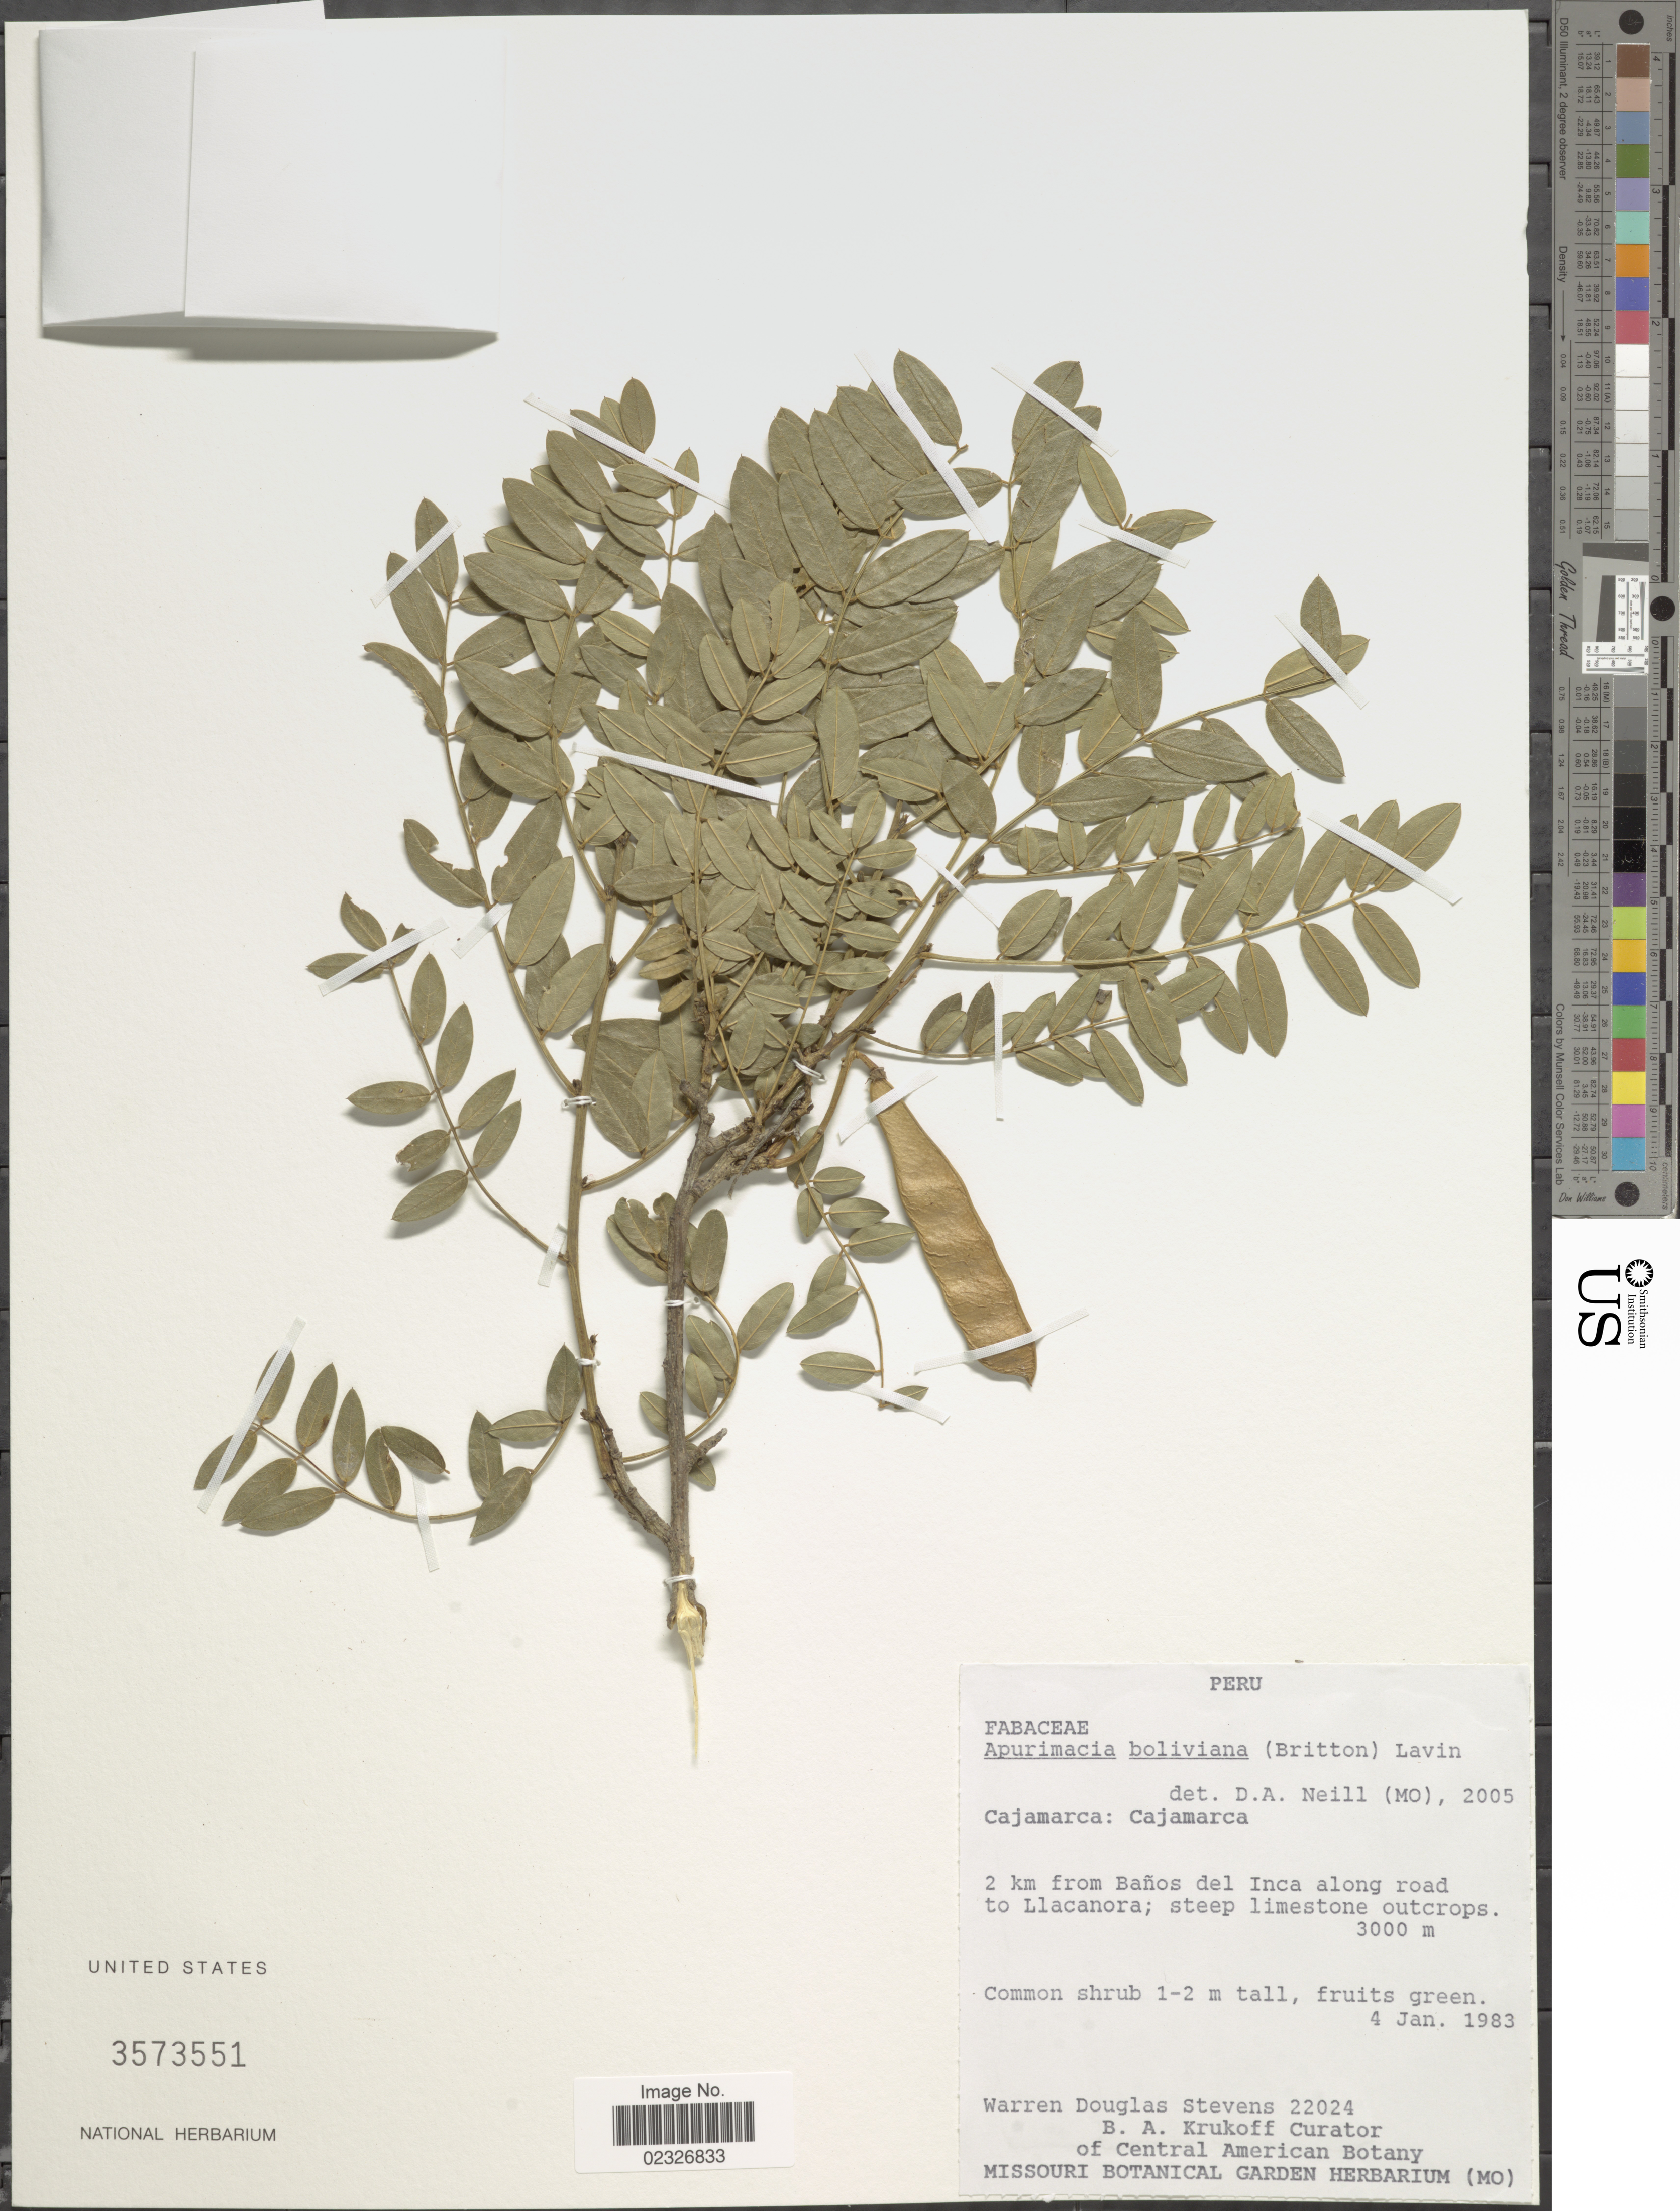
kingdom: Plantae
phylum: Tracheophyta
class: Magnoliopsida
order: Fabales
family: Fabaceae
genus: Apurimacia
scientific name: Apurimacia boliviana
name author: (Britton) Lavin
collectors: W. D. Stevens & B. A. Krukoff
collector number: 22024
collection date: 1983-01-04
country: Peru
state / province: Cajamarca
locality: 2 km from Bañon del Inca along road to Llacanora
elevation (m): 3000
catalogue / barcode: US 3573551